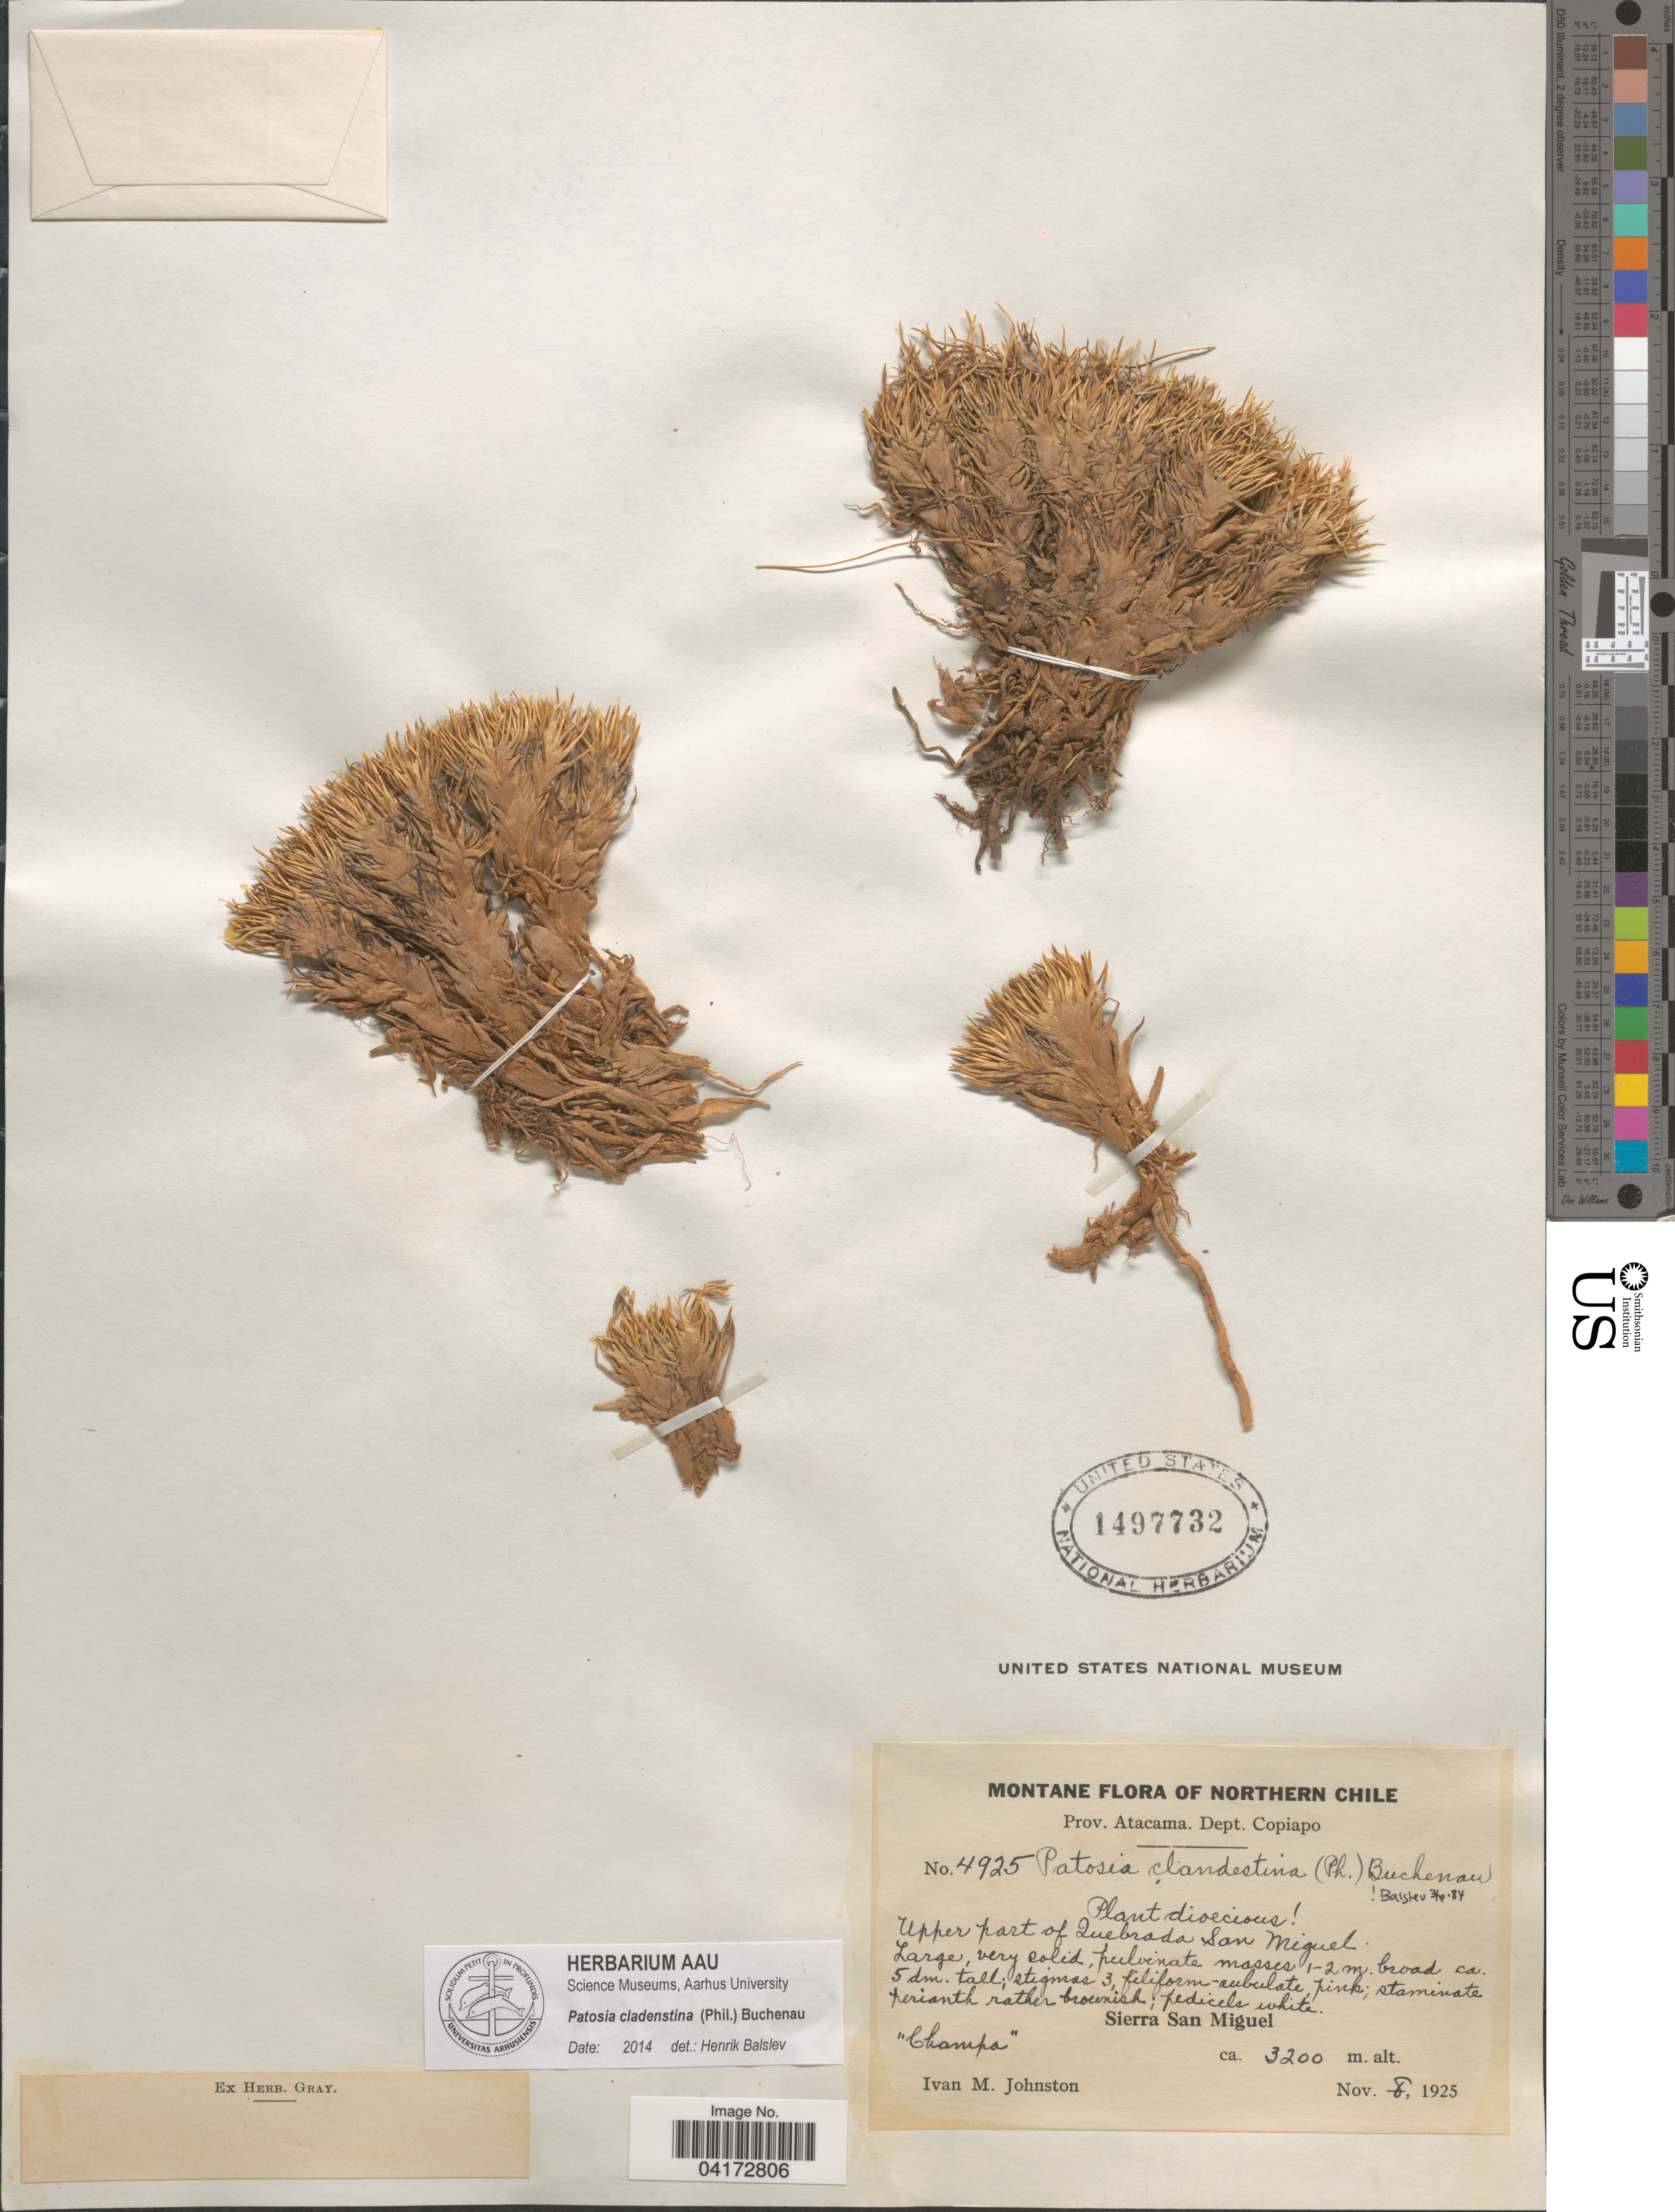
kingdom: Plantae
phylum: Tracheophyta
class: Liliopsida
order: Poales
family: Juncaceae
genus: Patosia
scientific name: Patosia clandestina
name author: (Phil.) Buchenau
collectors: I.M. Johnston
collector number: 4925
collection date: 1925-11-08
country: Chile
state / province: Atacama (III)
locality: Northern Chile. Prov. Atacama. Dept. Copiapo. Upper part of Quebrada San Miguel. Sierra San Miguel.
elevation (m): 3200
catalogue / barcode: US 1497732